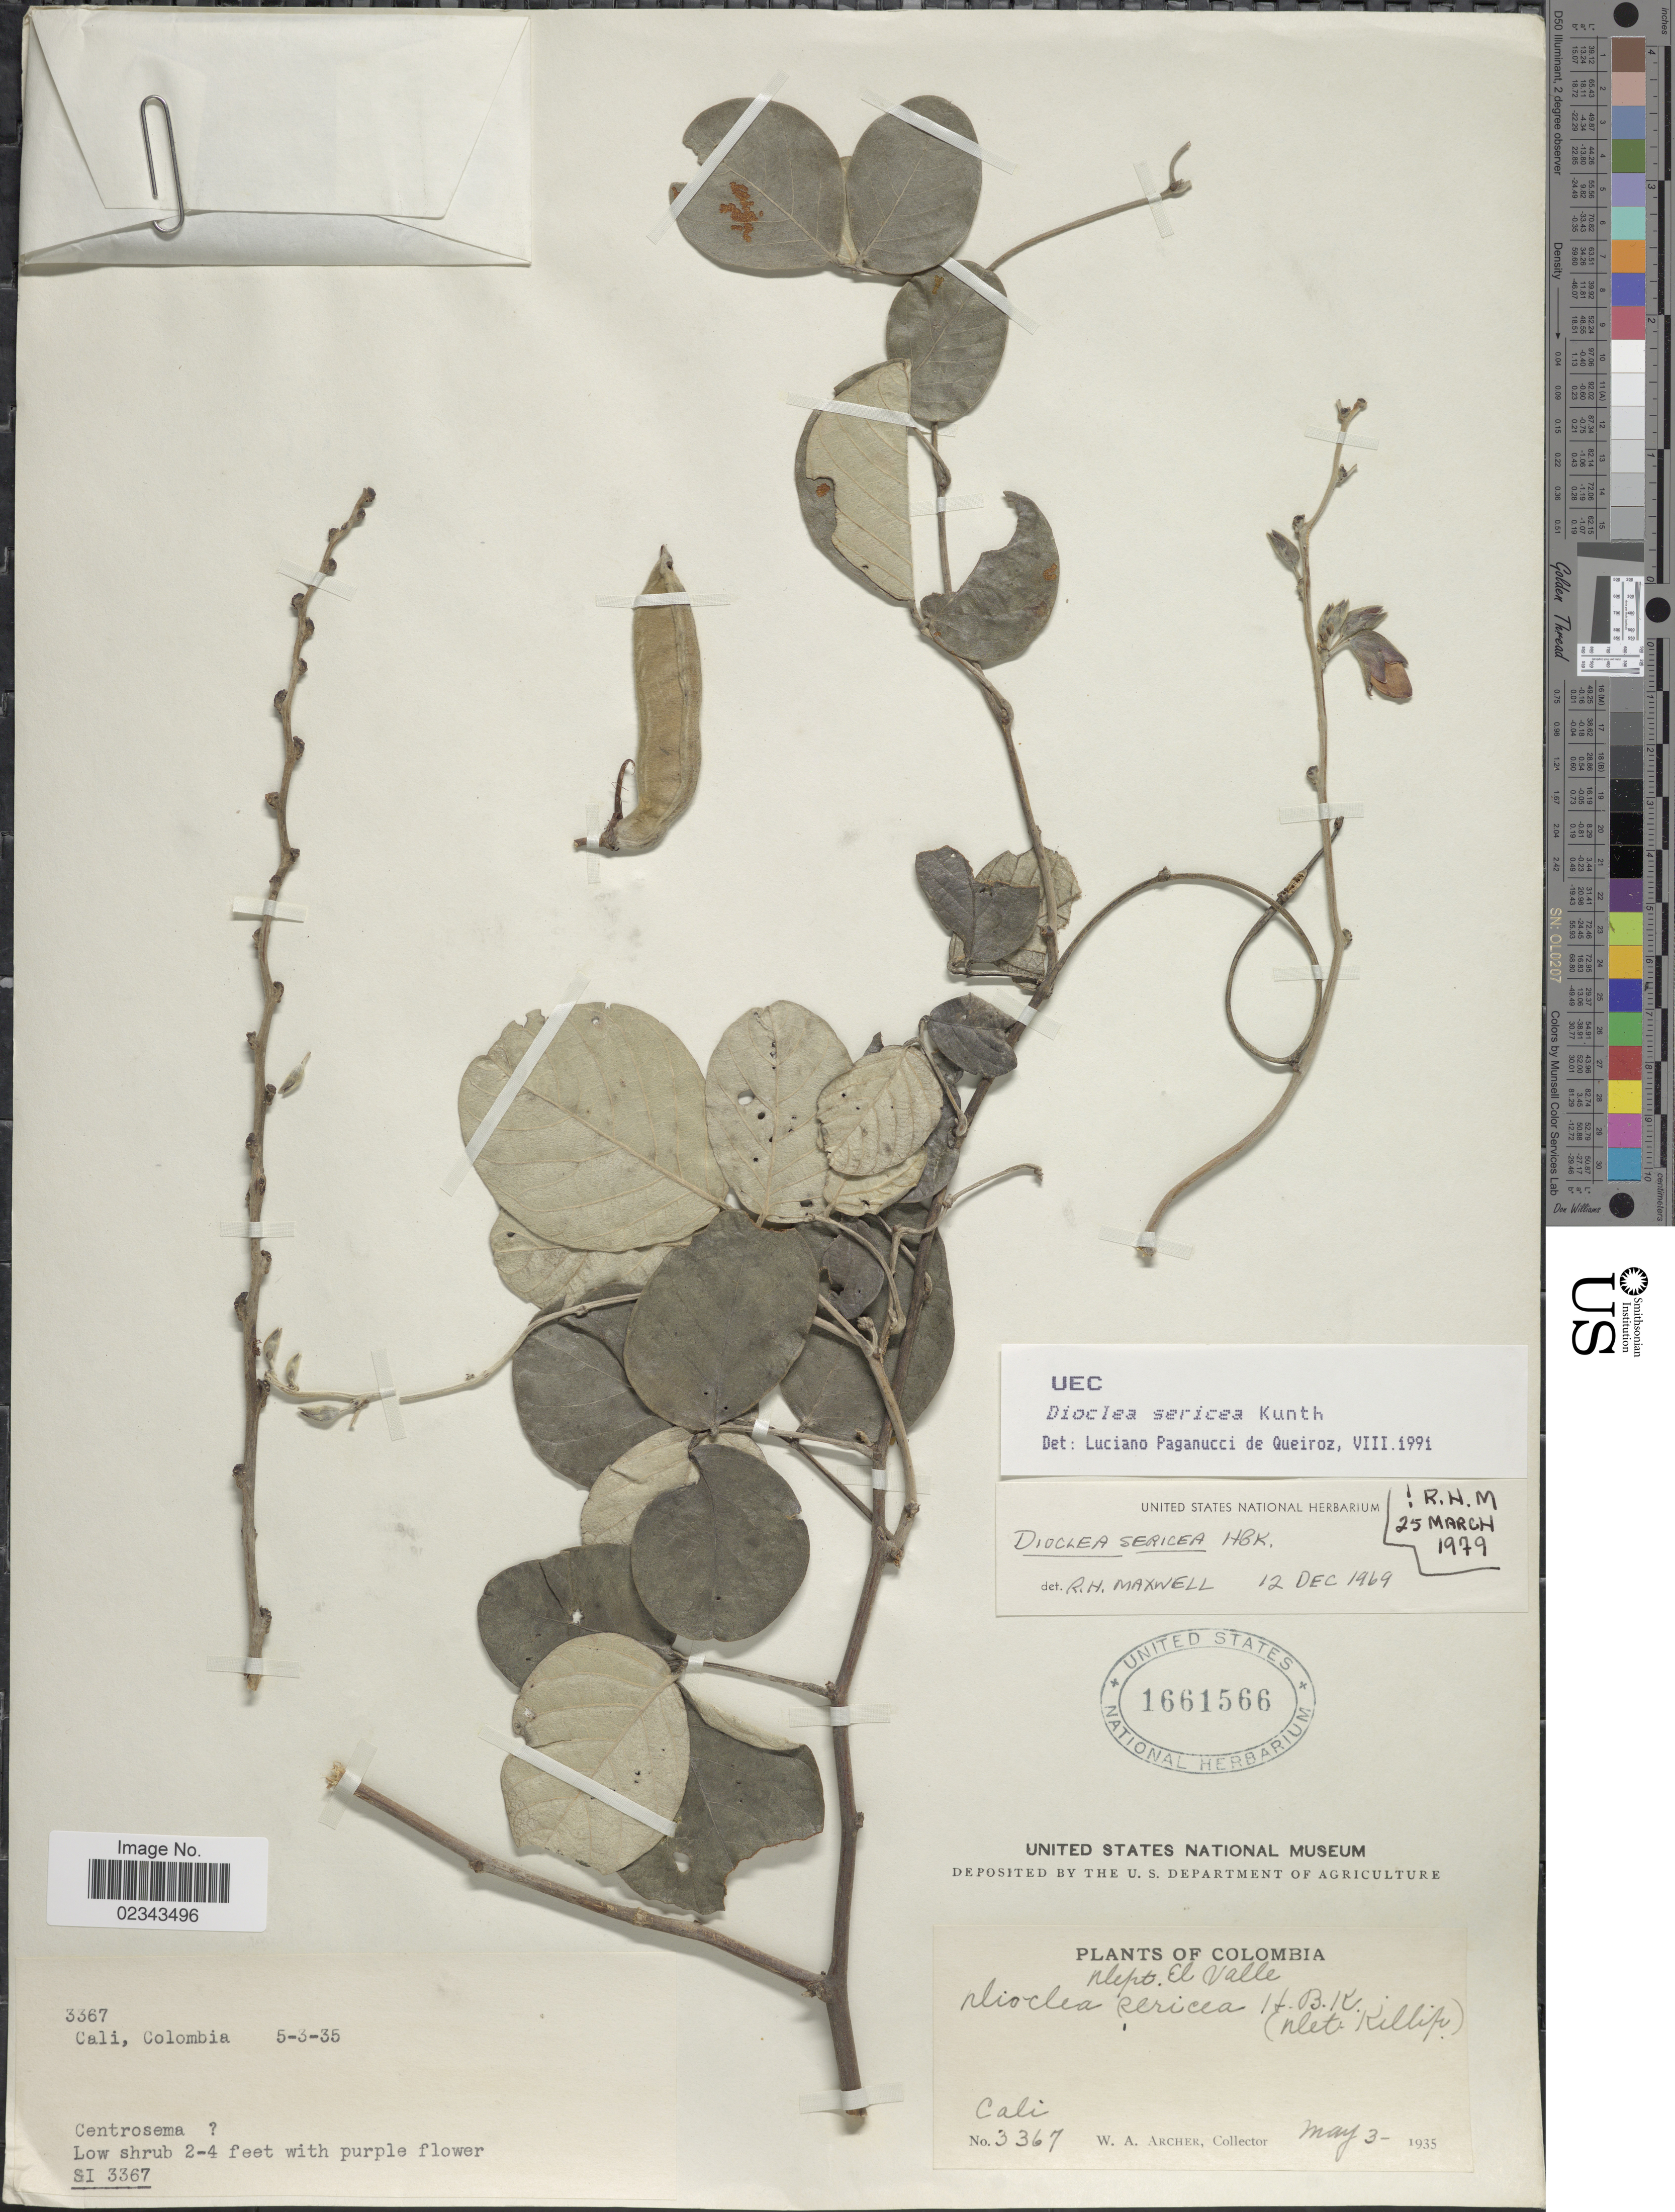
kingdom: Plantae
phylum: Tracheophyta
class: Magnoliopsida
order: Fabales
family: Fabaceae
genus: Dioclea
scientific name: Dioclea sericea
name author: Kunth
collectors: W. A. Archer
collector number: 3367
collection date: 1935-05-03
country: Colombia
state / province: Valle del Cauca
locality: Dept. El Valle, Cali.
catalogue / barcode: US 1661566